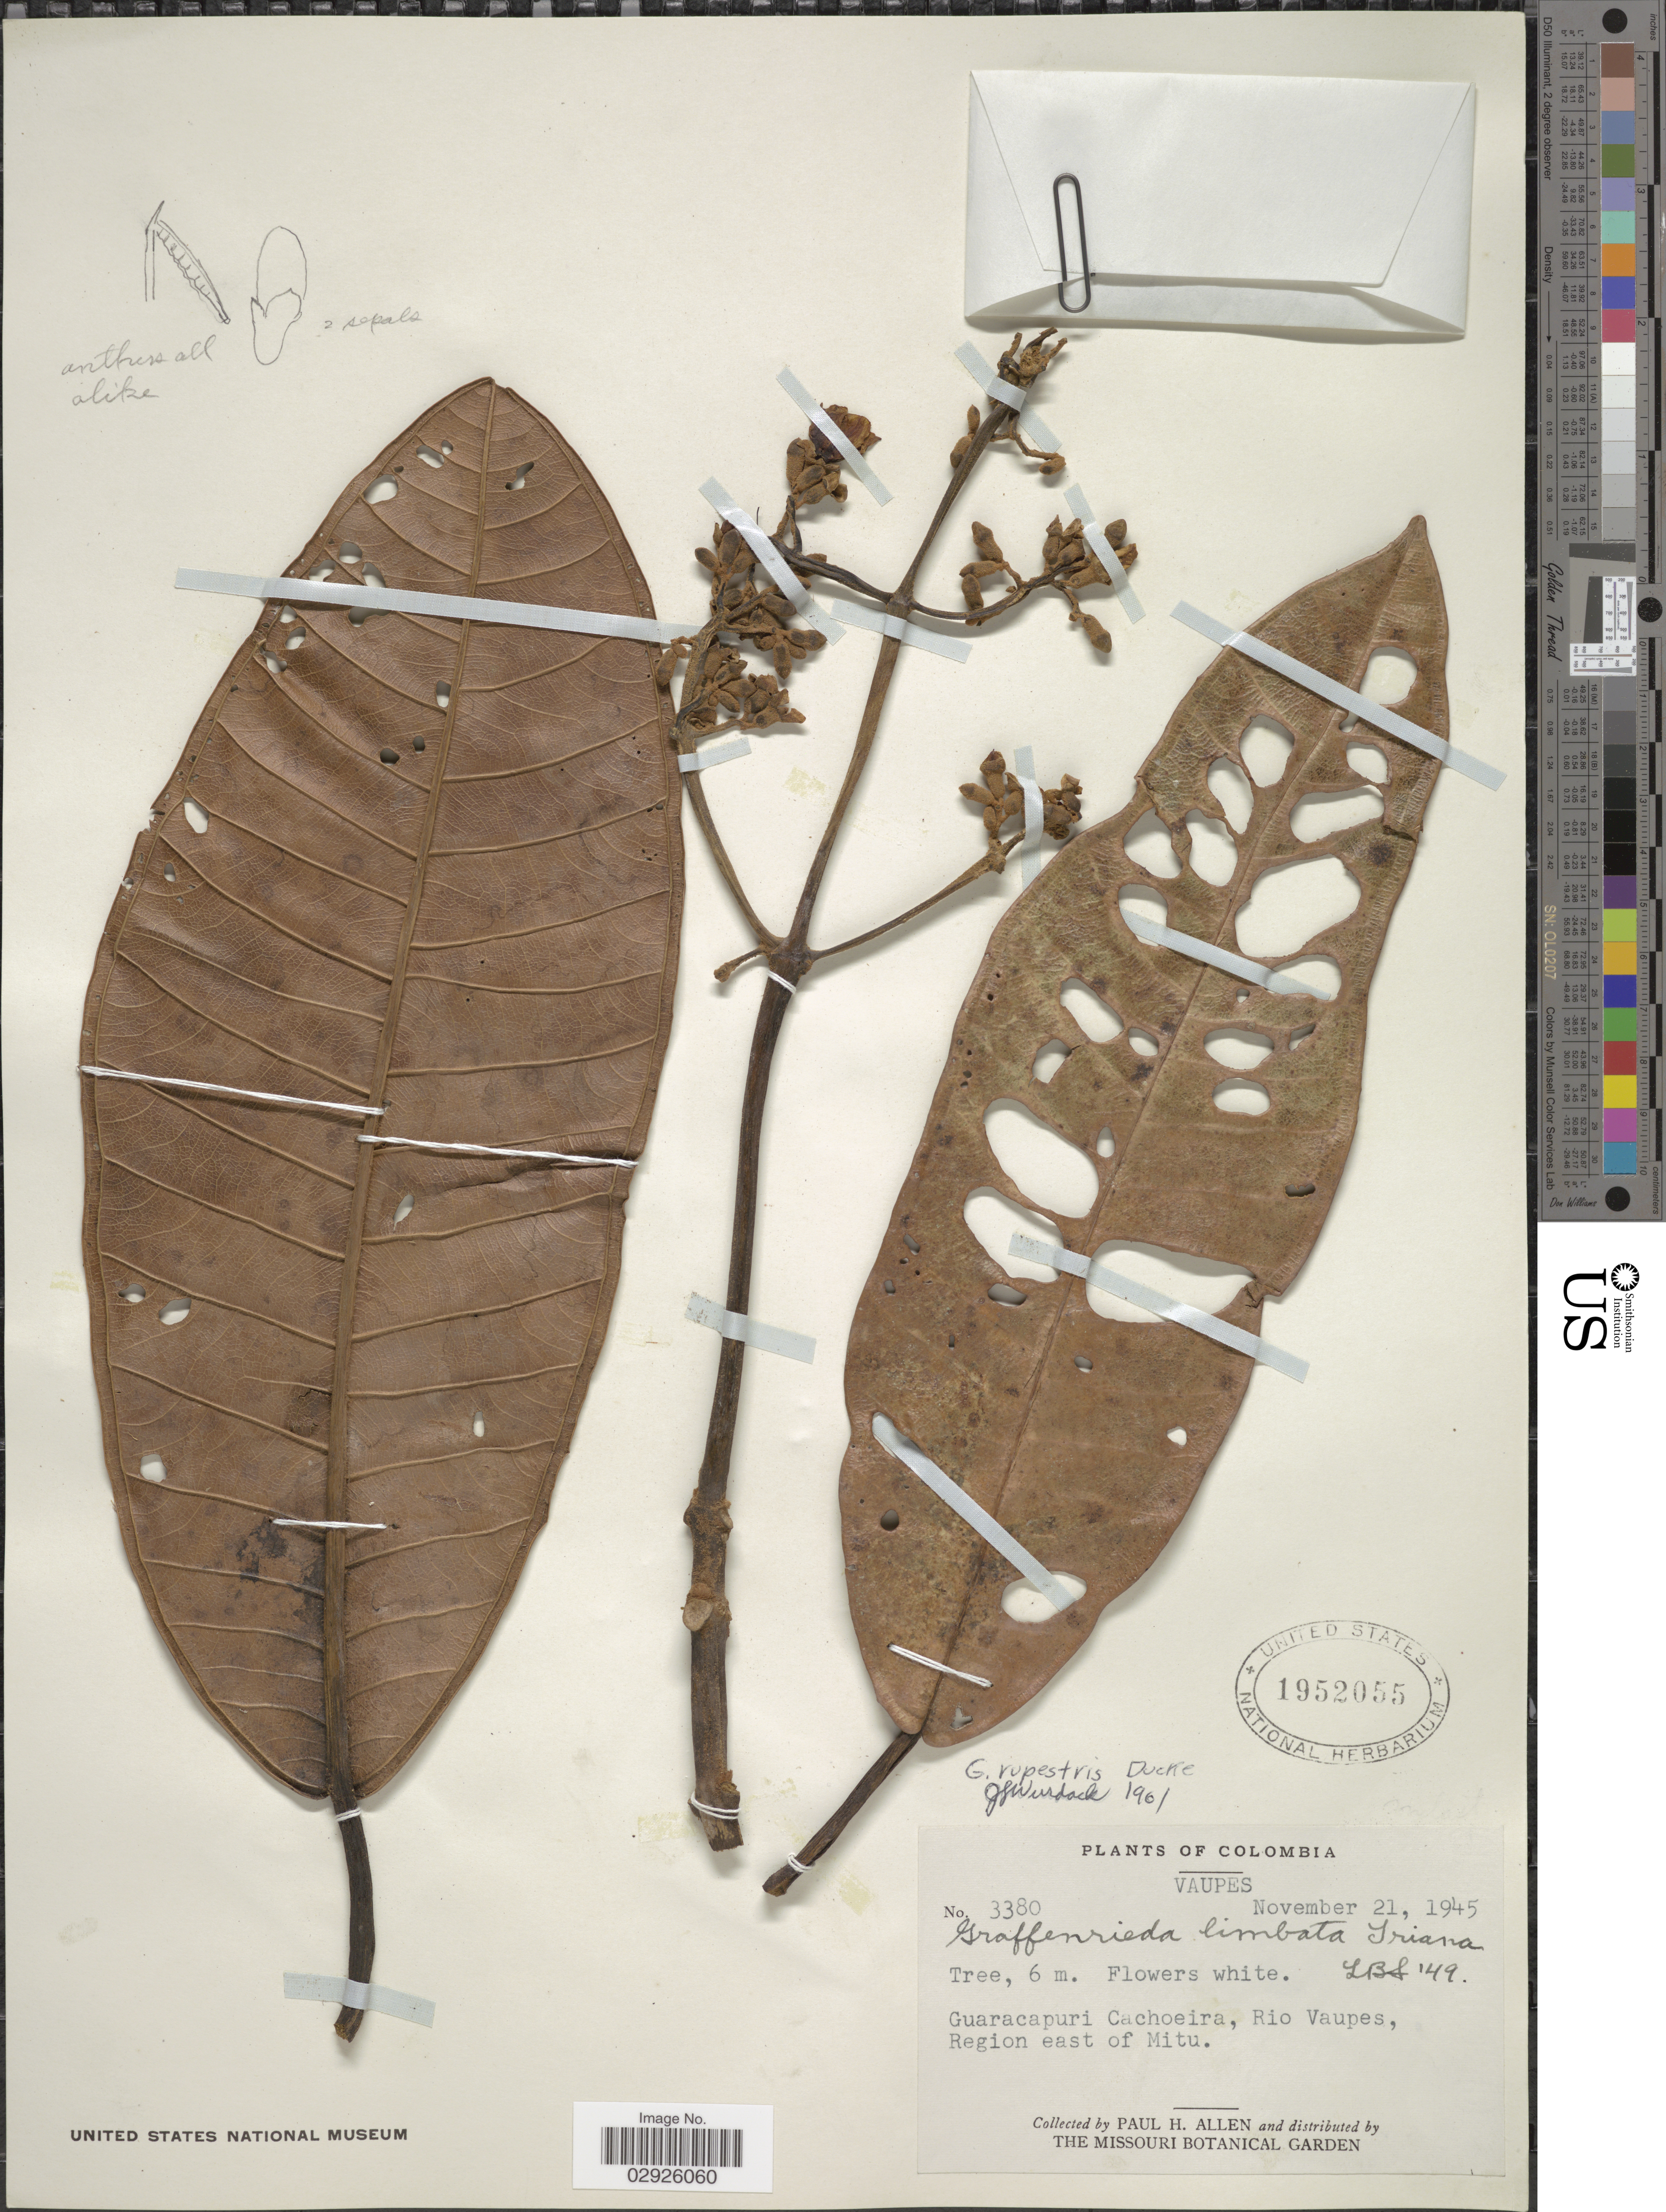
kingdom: Plantae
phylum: Tracheophyta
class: Magnoliopsida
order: Myrtales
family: Melastomataceae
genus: Graffenrieda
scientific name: Graffenrieda rupestris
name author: Ducke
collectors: P. H. Allen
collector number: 3380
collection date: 1945-11-21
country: Colombia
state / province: Vaupés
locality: Guaracapuri Cachoeira, Rio Vaupes, Region east of Mitu.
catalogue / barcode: US 1952055